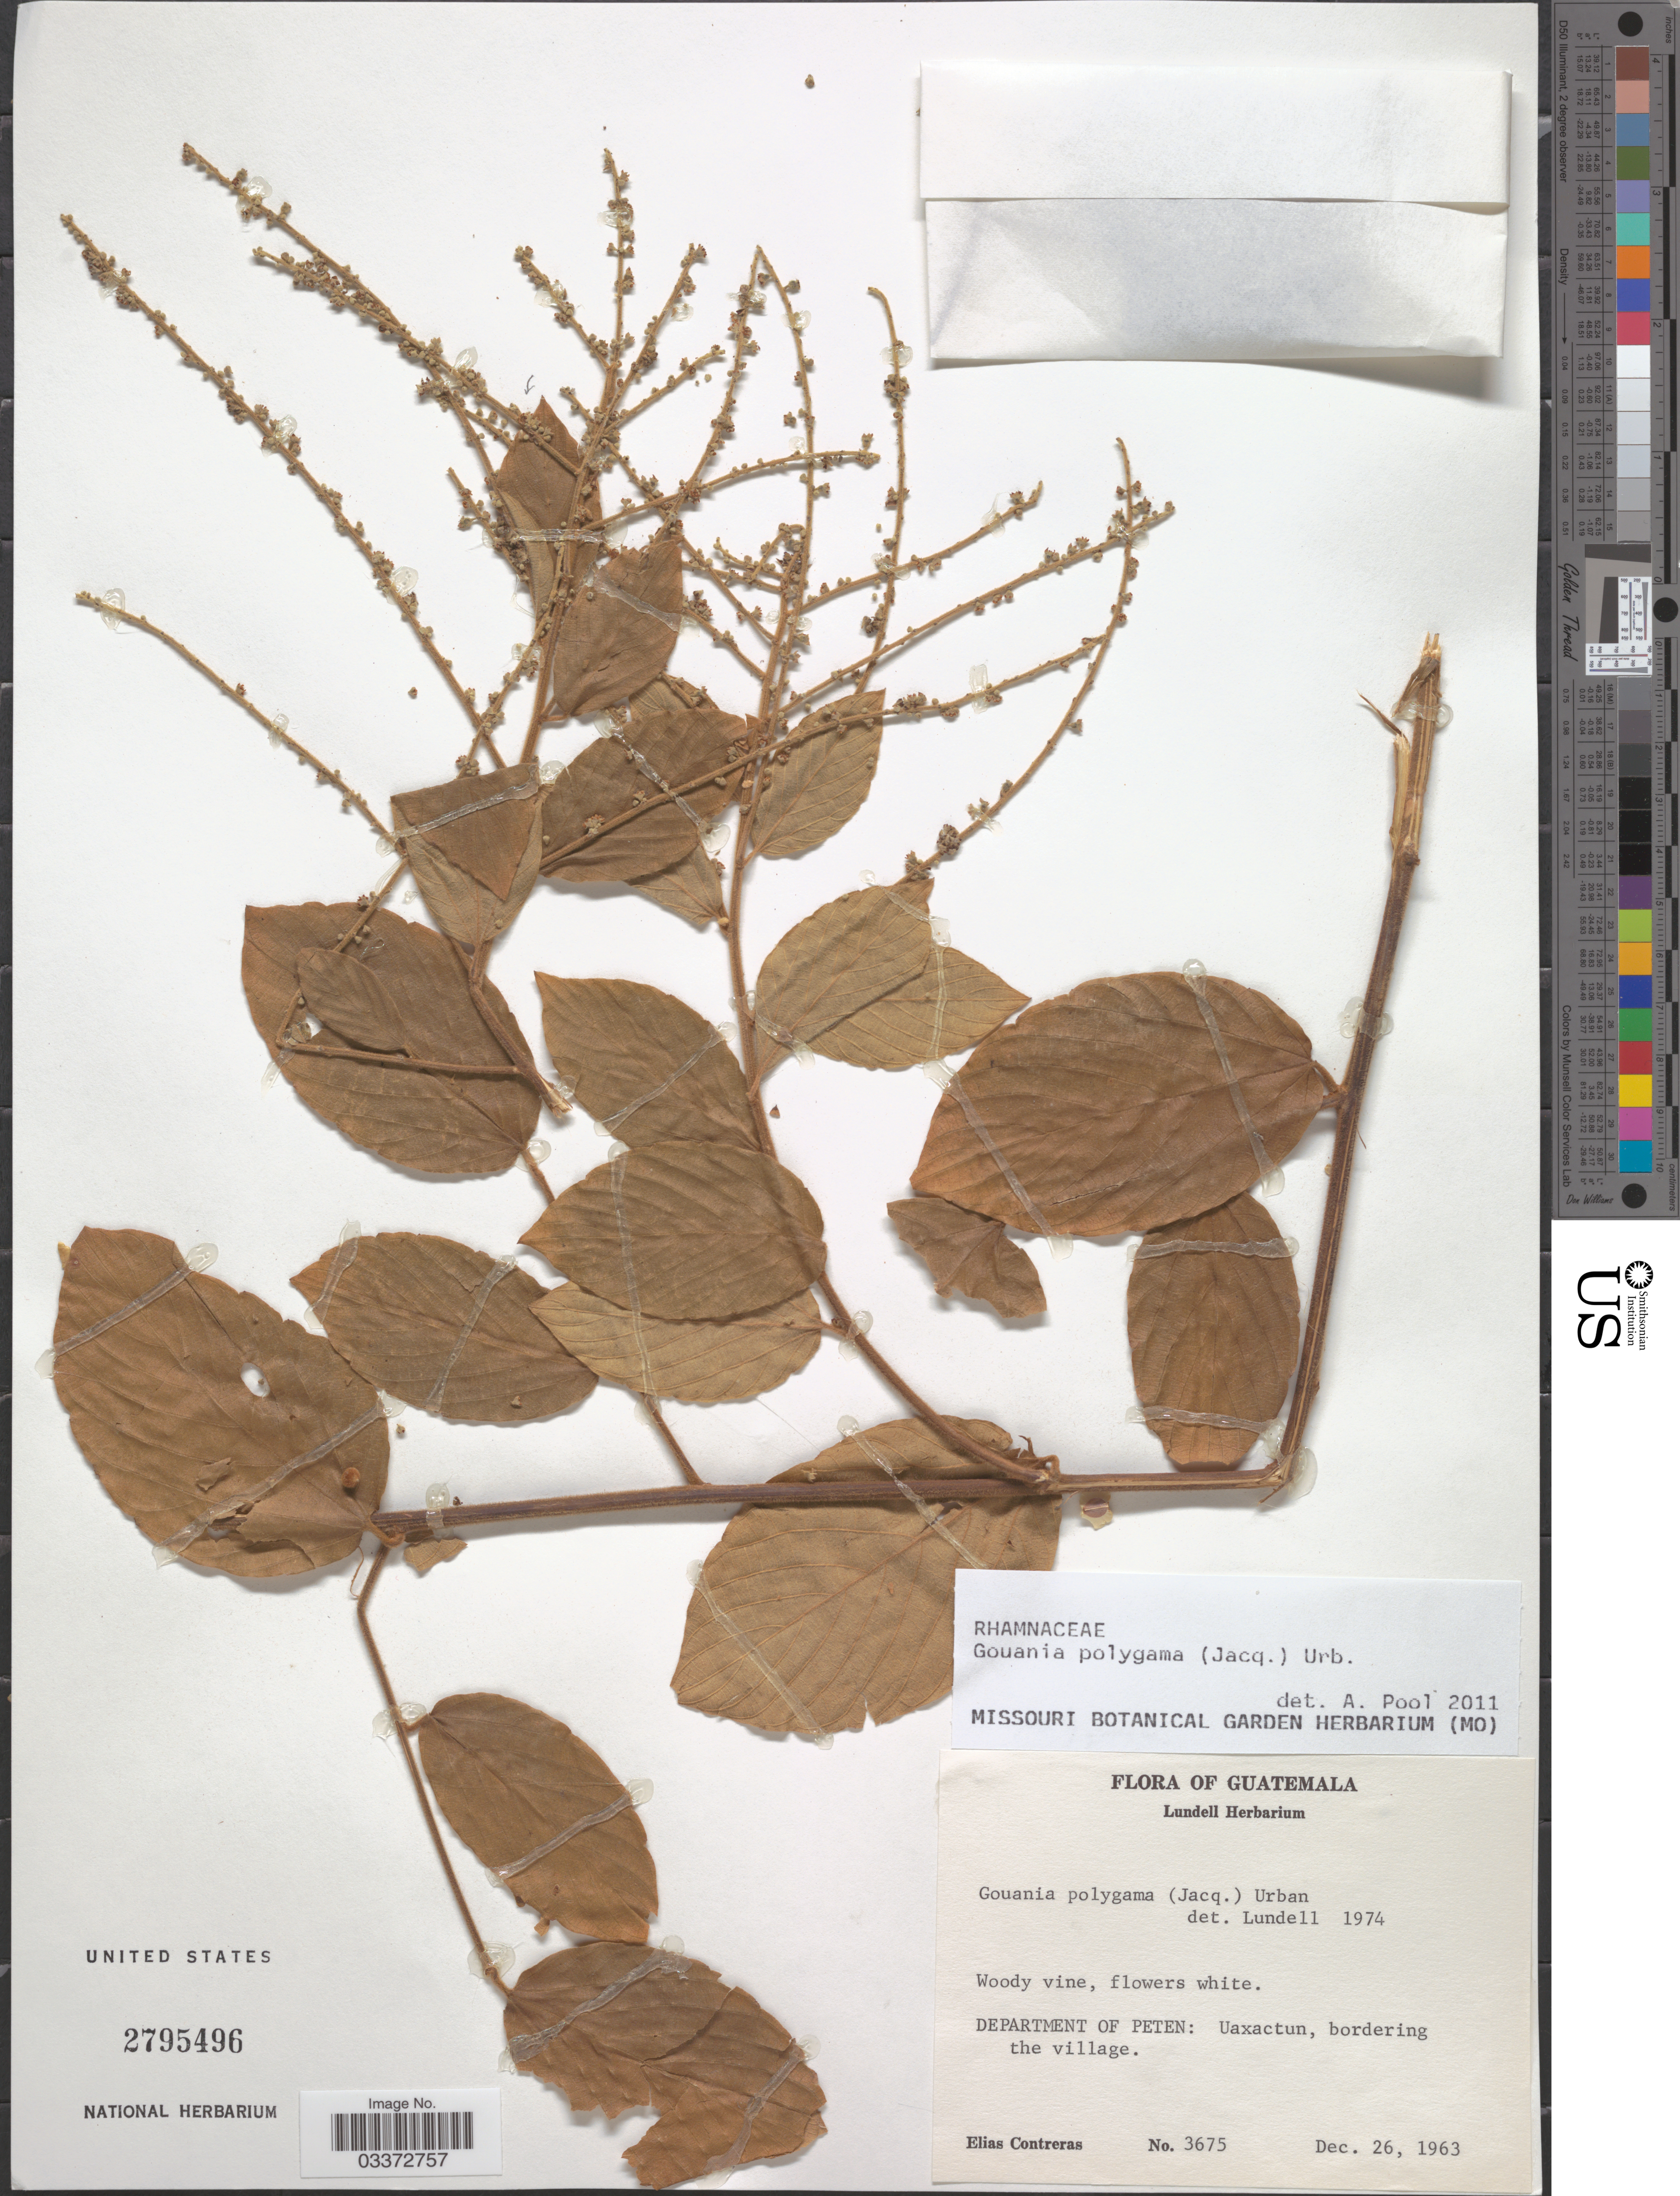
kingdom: Plantae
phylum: Tracheophyta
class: Magnoliopsida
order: Rosales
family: Rhamnaceae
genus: Gouania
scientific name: Gouania polygama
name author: (Jacq.) Urb.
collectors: E. Contreras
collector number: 3675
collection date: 1963-12-26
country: Guatemala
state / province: El Petén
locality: Department of Peten: Uaxactun, bordering the village.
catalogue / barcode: US 2795496